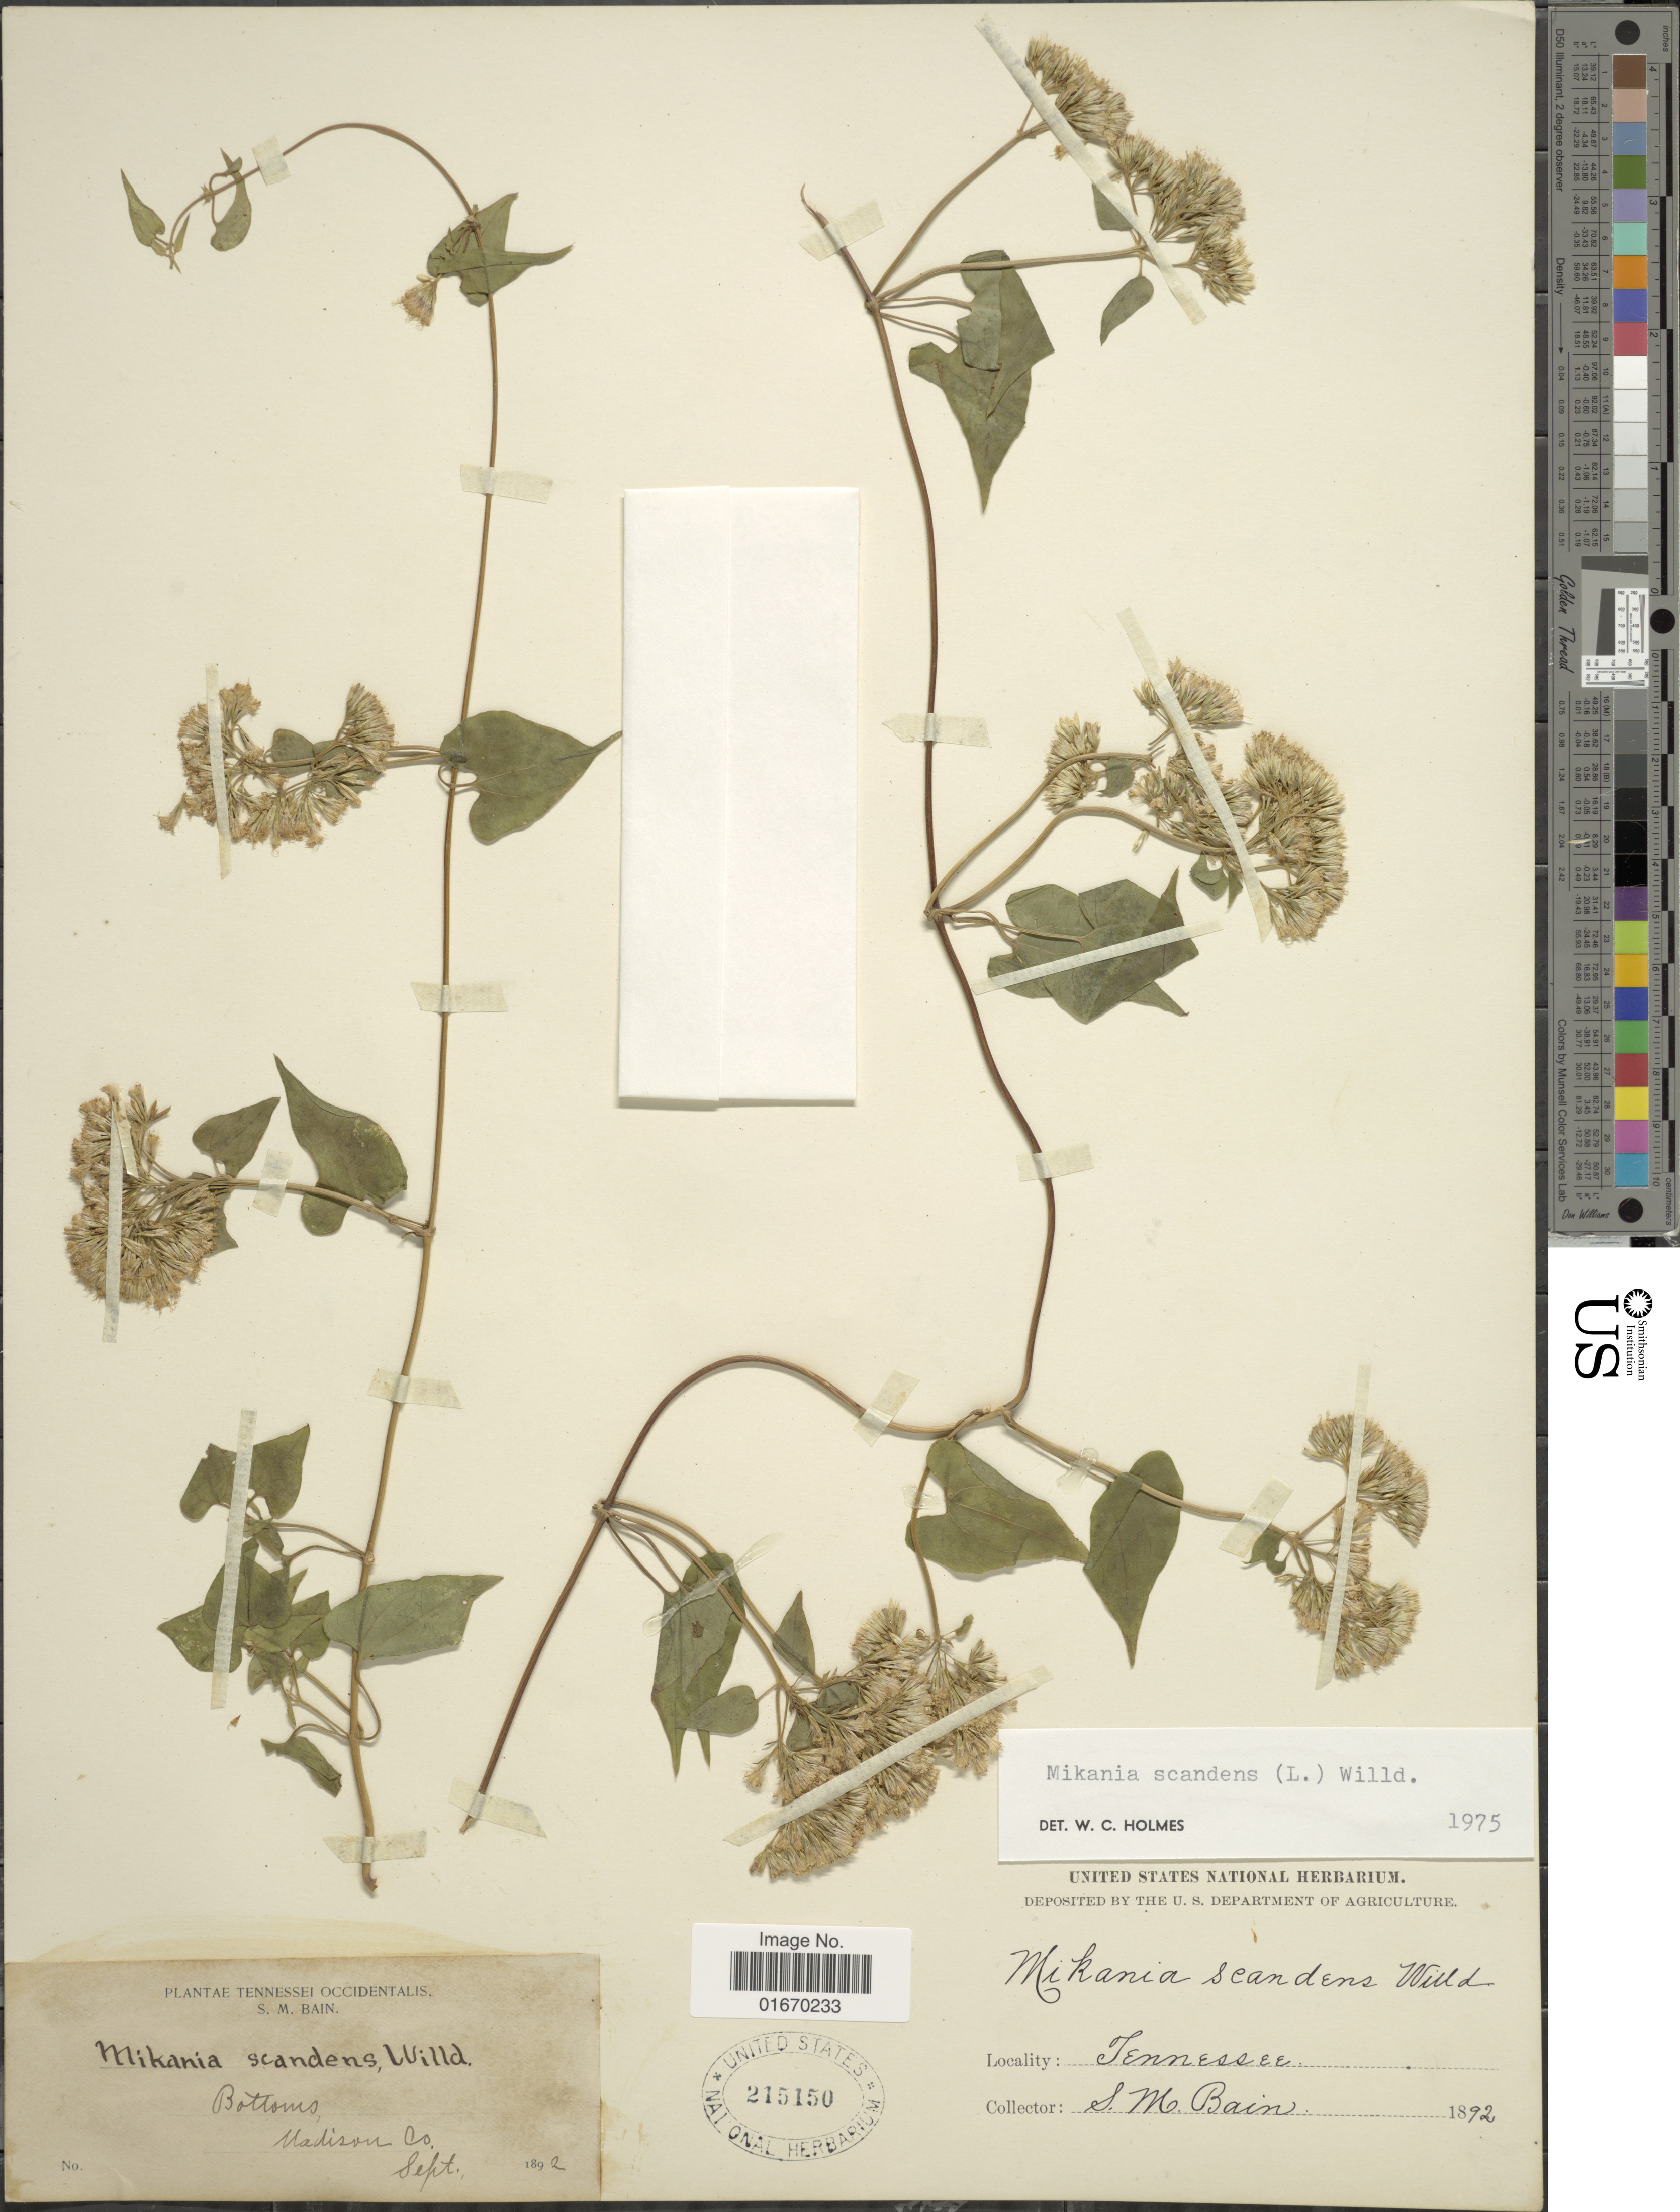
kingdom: Plantae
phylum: Tracheophyta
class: Magnoliopsida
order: Asterales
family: Asteraceae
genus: Mikania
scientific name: Mikania scandens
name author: (L.) Willd.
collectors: S. M. Bain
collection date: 1892-09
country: United States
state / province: Tennessee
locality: Madison Co.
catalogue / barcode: US 215150